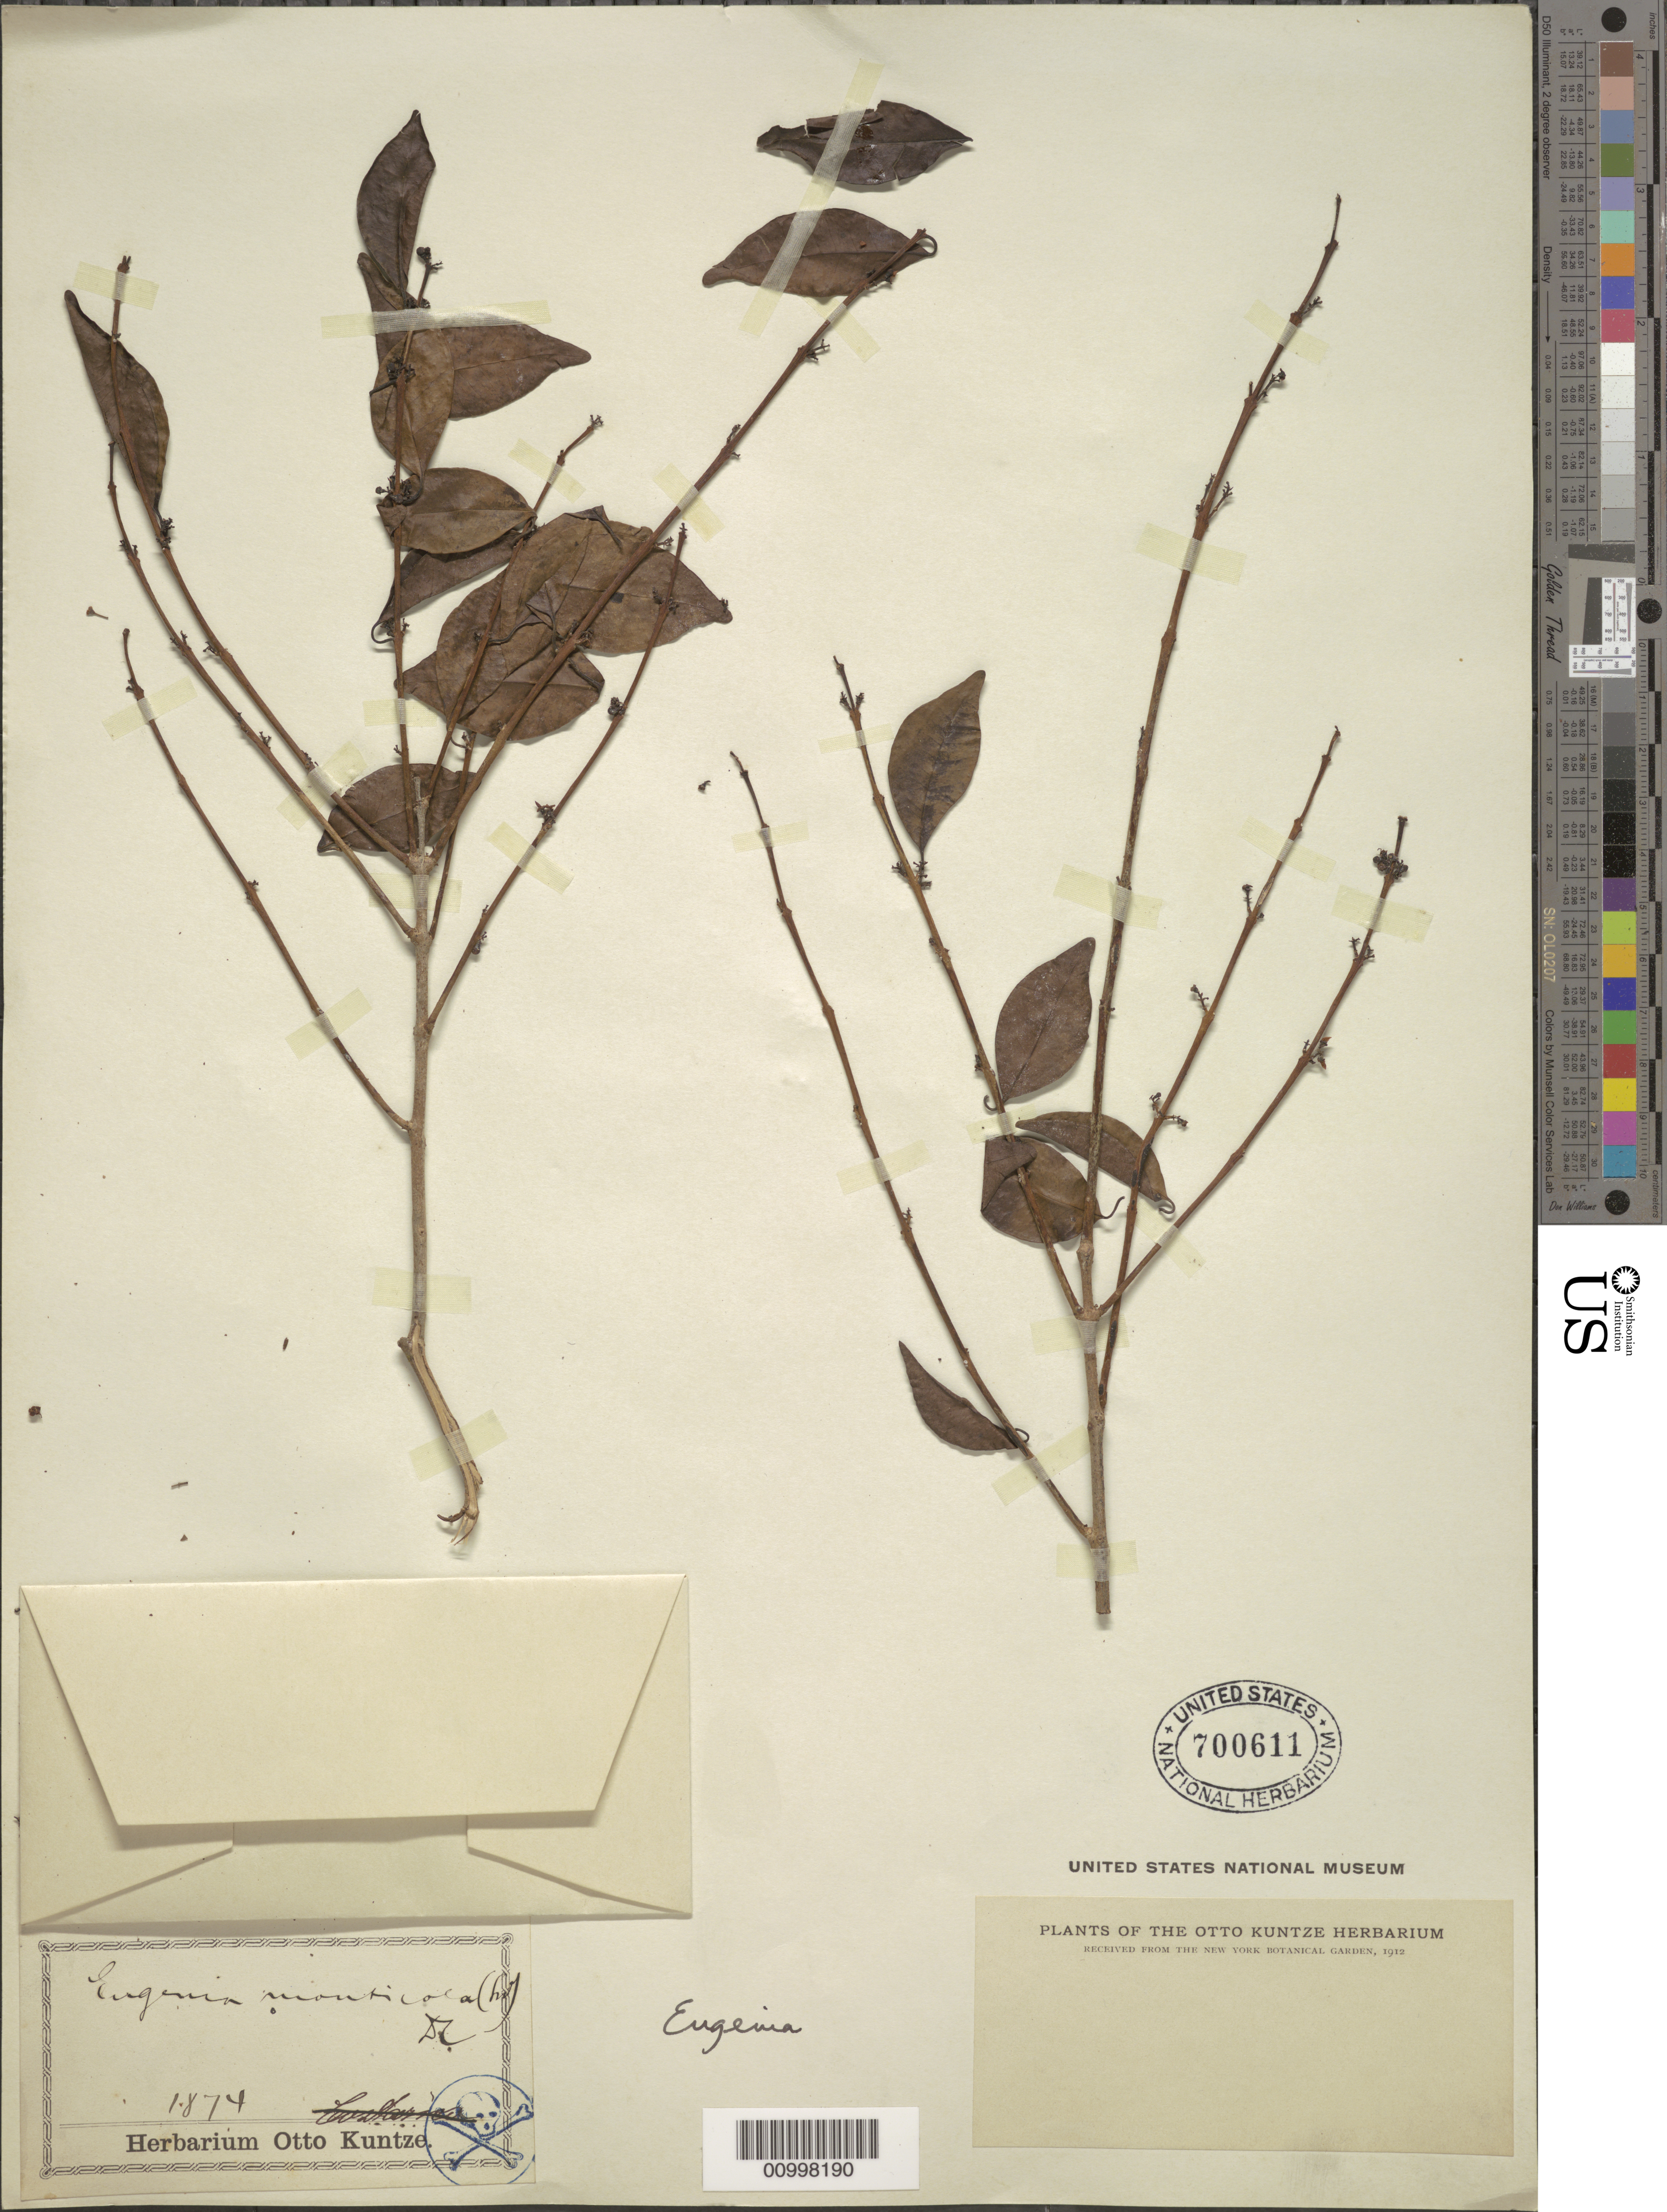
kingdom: Plantae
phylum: Tracheophyta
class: Magnoliopsida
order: Myrtales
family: Myrtaceae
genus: Eugenia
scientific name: Eugenia monticola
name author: (Sw.) DC.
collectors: O. Kunze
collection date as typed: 1874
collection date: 1874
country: Cuba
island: Cuba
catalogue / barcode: US 700611